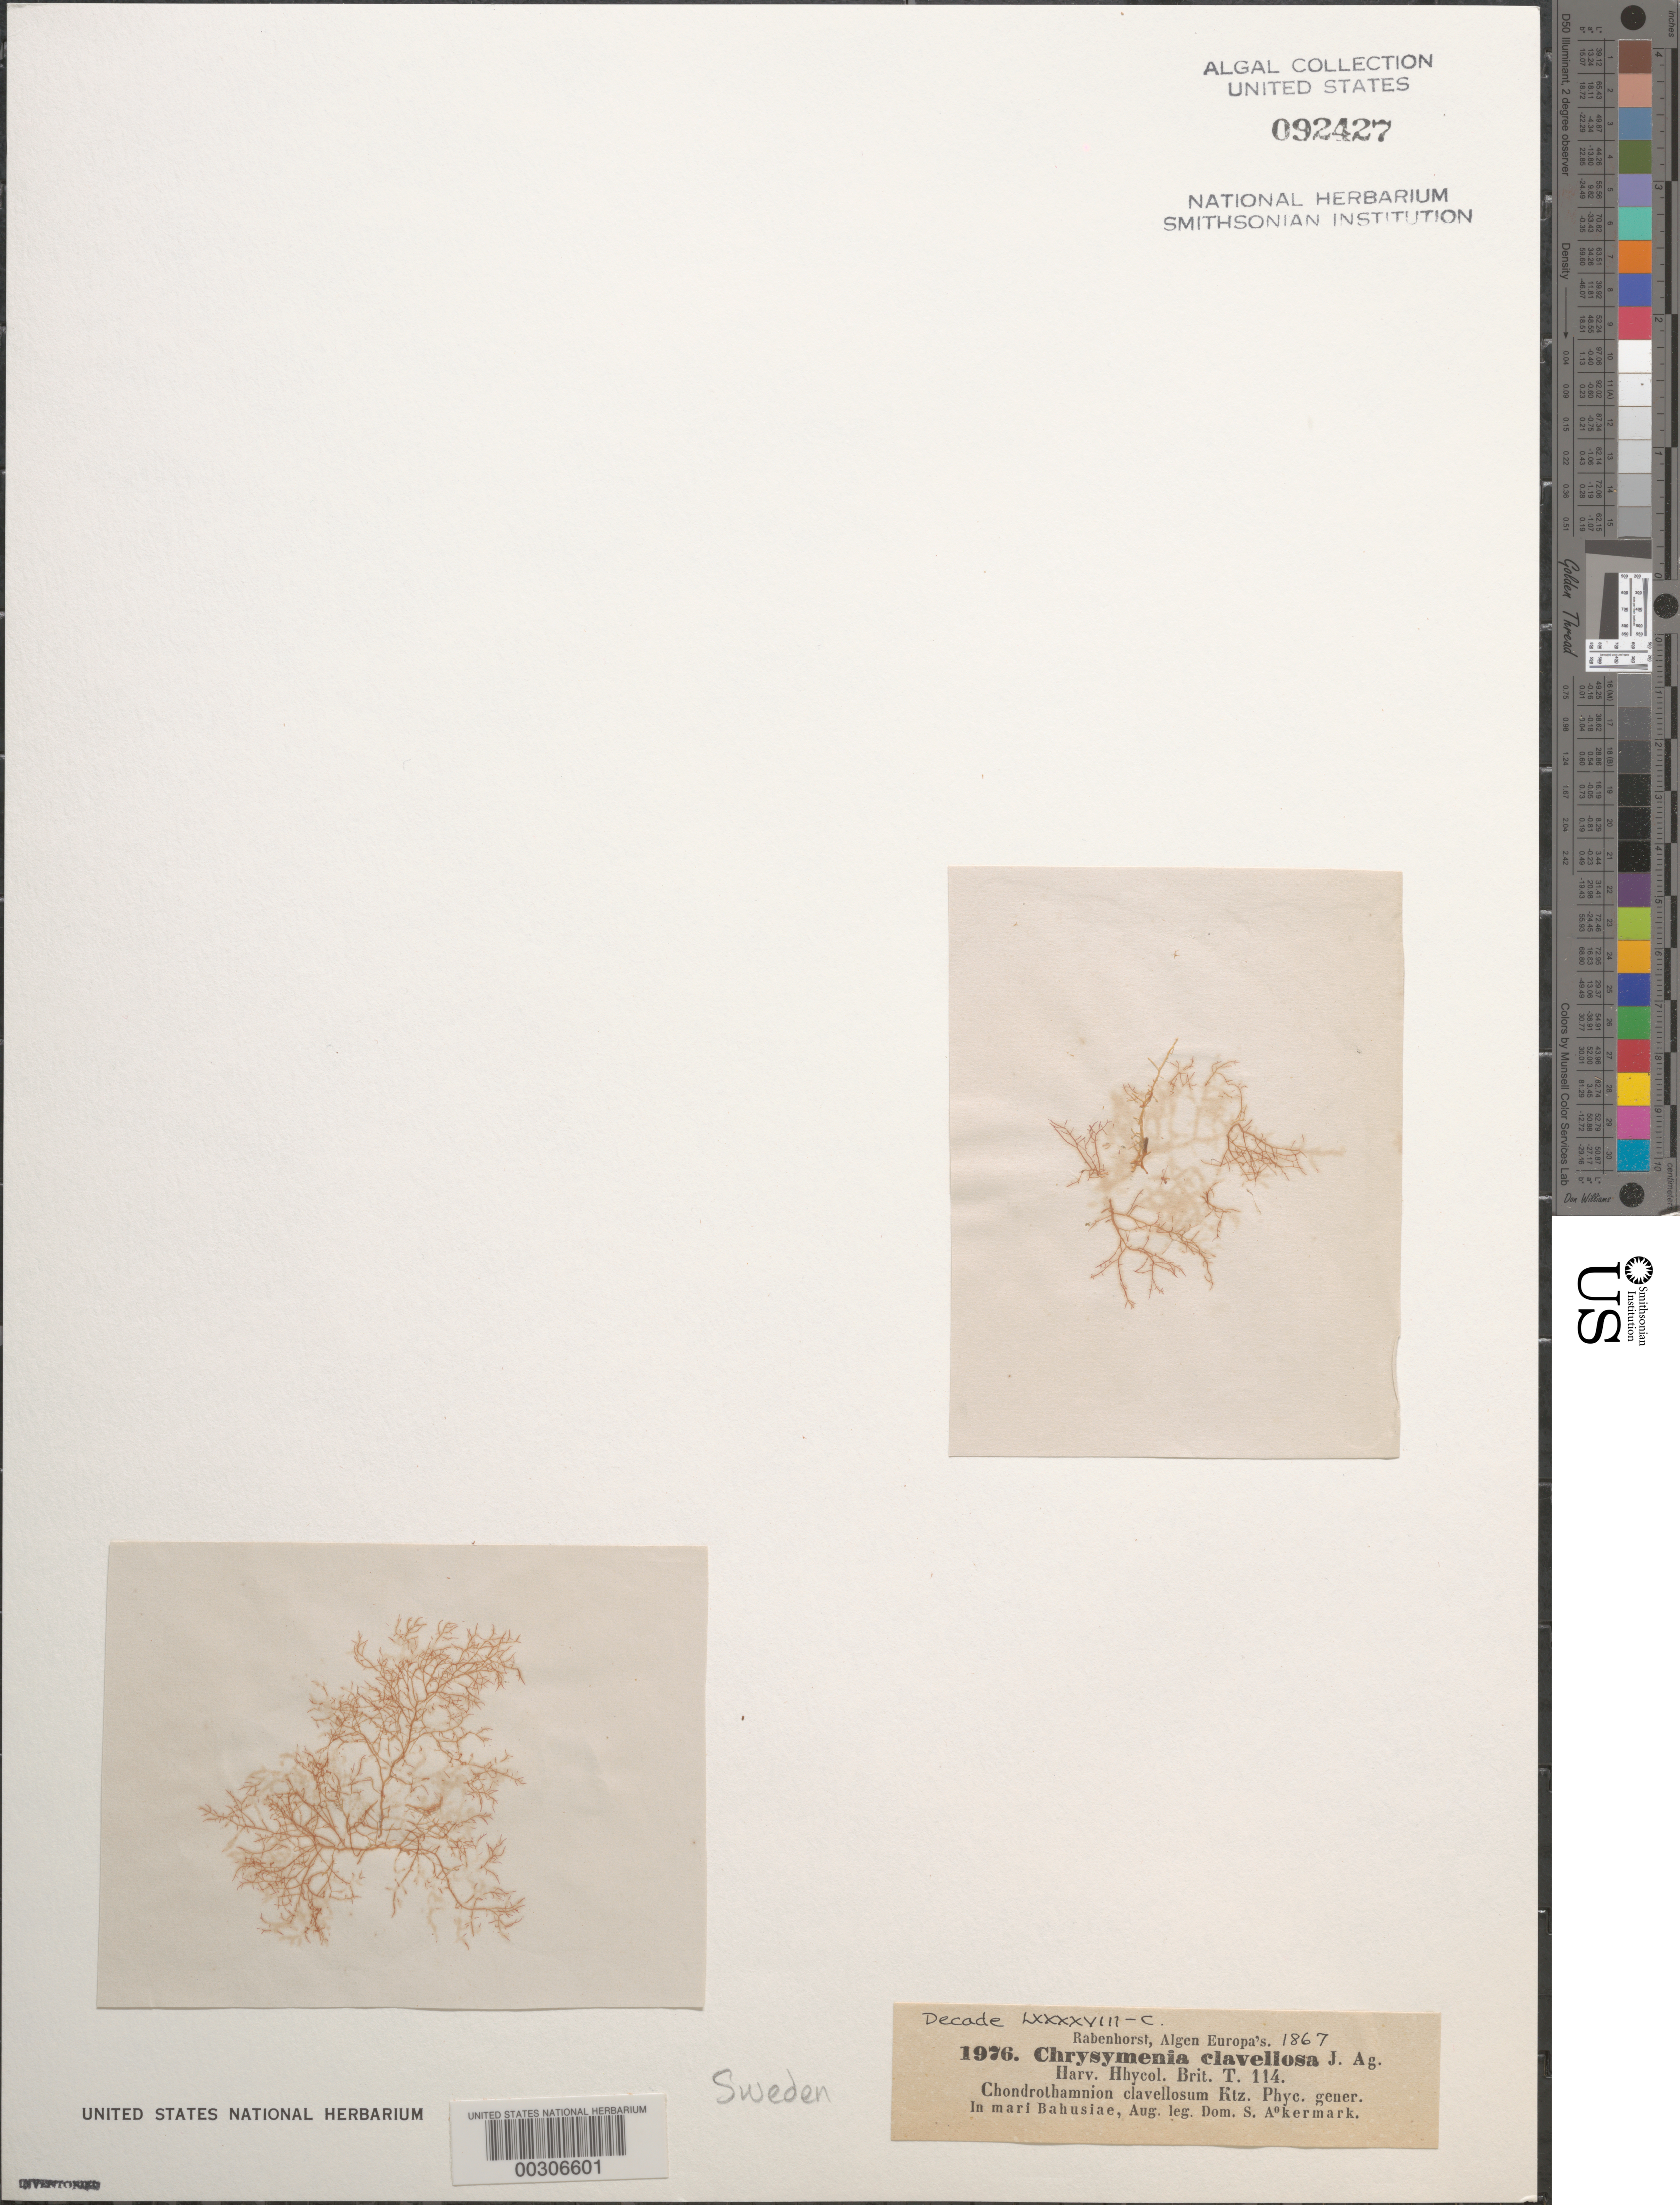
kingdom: Plantae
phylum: Rhodophyta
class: Florideophyceae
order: Rhodymeniales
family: Lomentariaceae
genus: Lomentaria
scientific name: Lomentaria clavellosa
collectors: S. Akermark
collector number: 1976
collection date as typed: Aug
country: Sweden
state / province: Västra Götaland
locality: Bohus Bay (mari bahusiae)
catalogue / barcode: US 92427